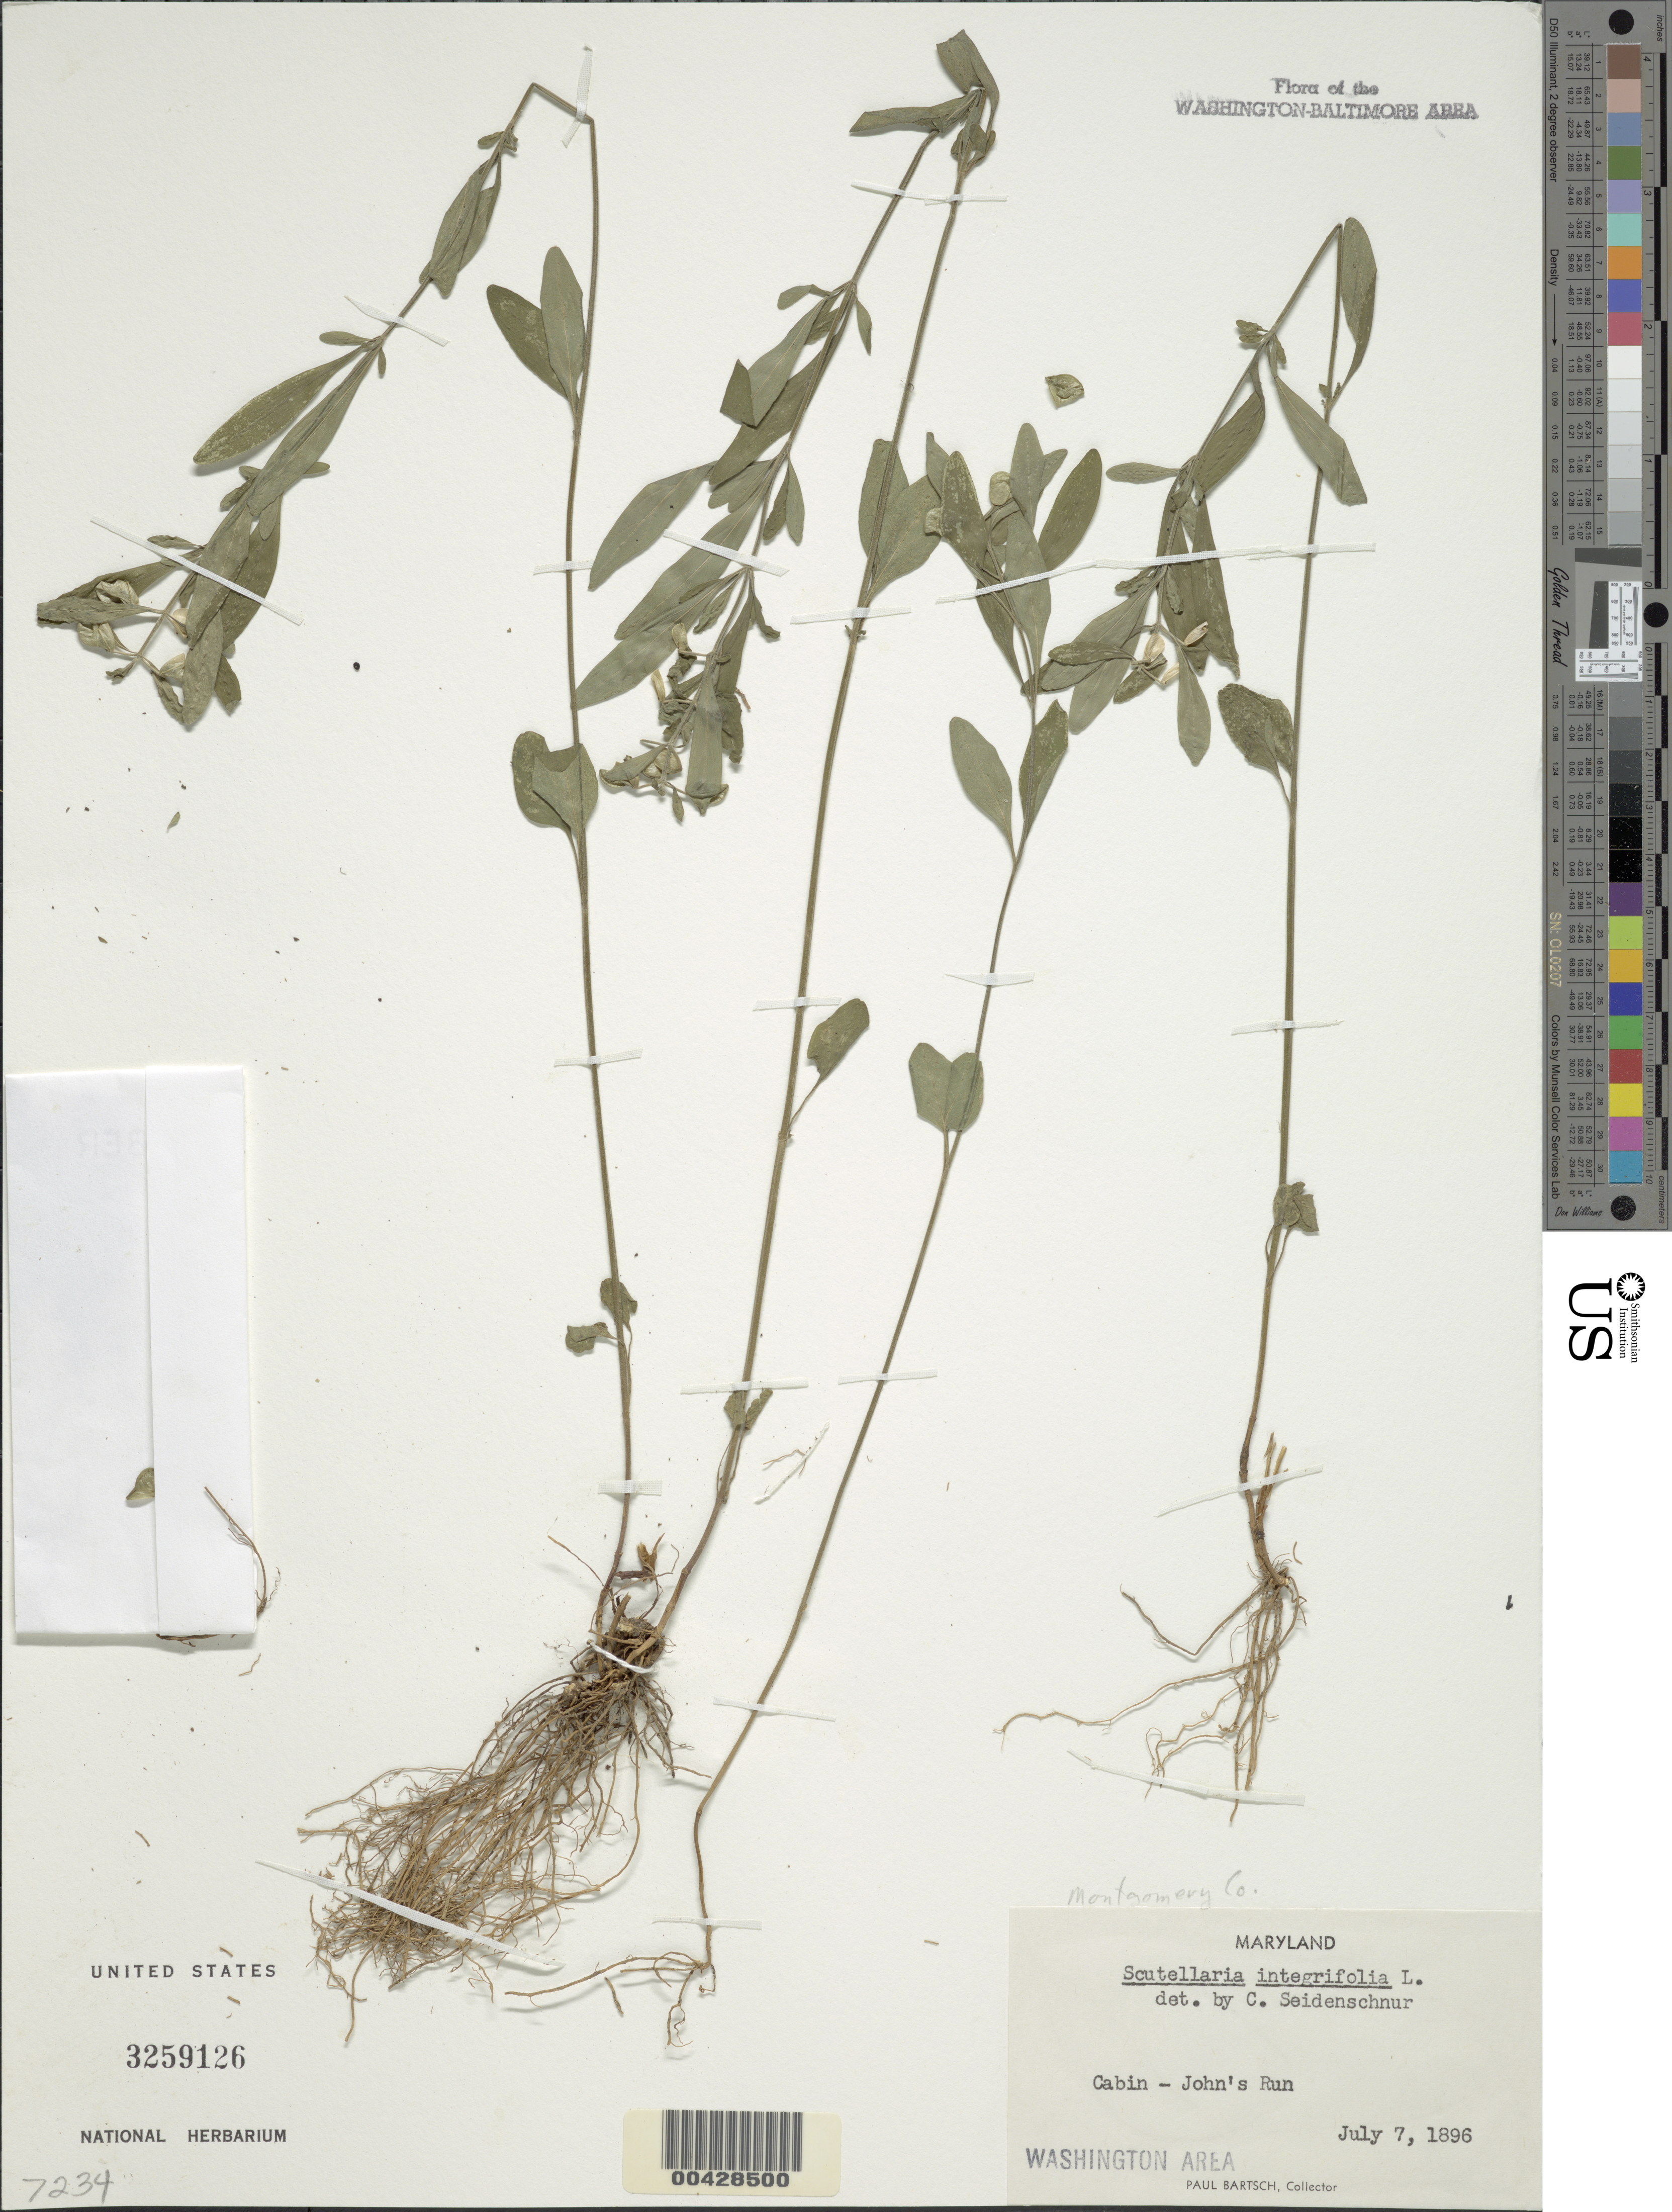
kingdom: Plantae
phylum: Tracheophyta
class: Magnoliopsida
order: Lamiales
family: Lamiaceae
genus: Scutellaria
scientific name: Scutellaria integrifolia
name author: L.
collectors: P. Bartsch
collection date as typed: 07 Jul 1896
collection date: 1896-07-07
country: United States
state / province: Maryland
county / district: Montgomery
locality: Cabin John Run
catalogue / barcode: US 3259126